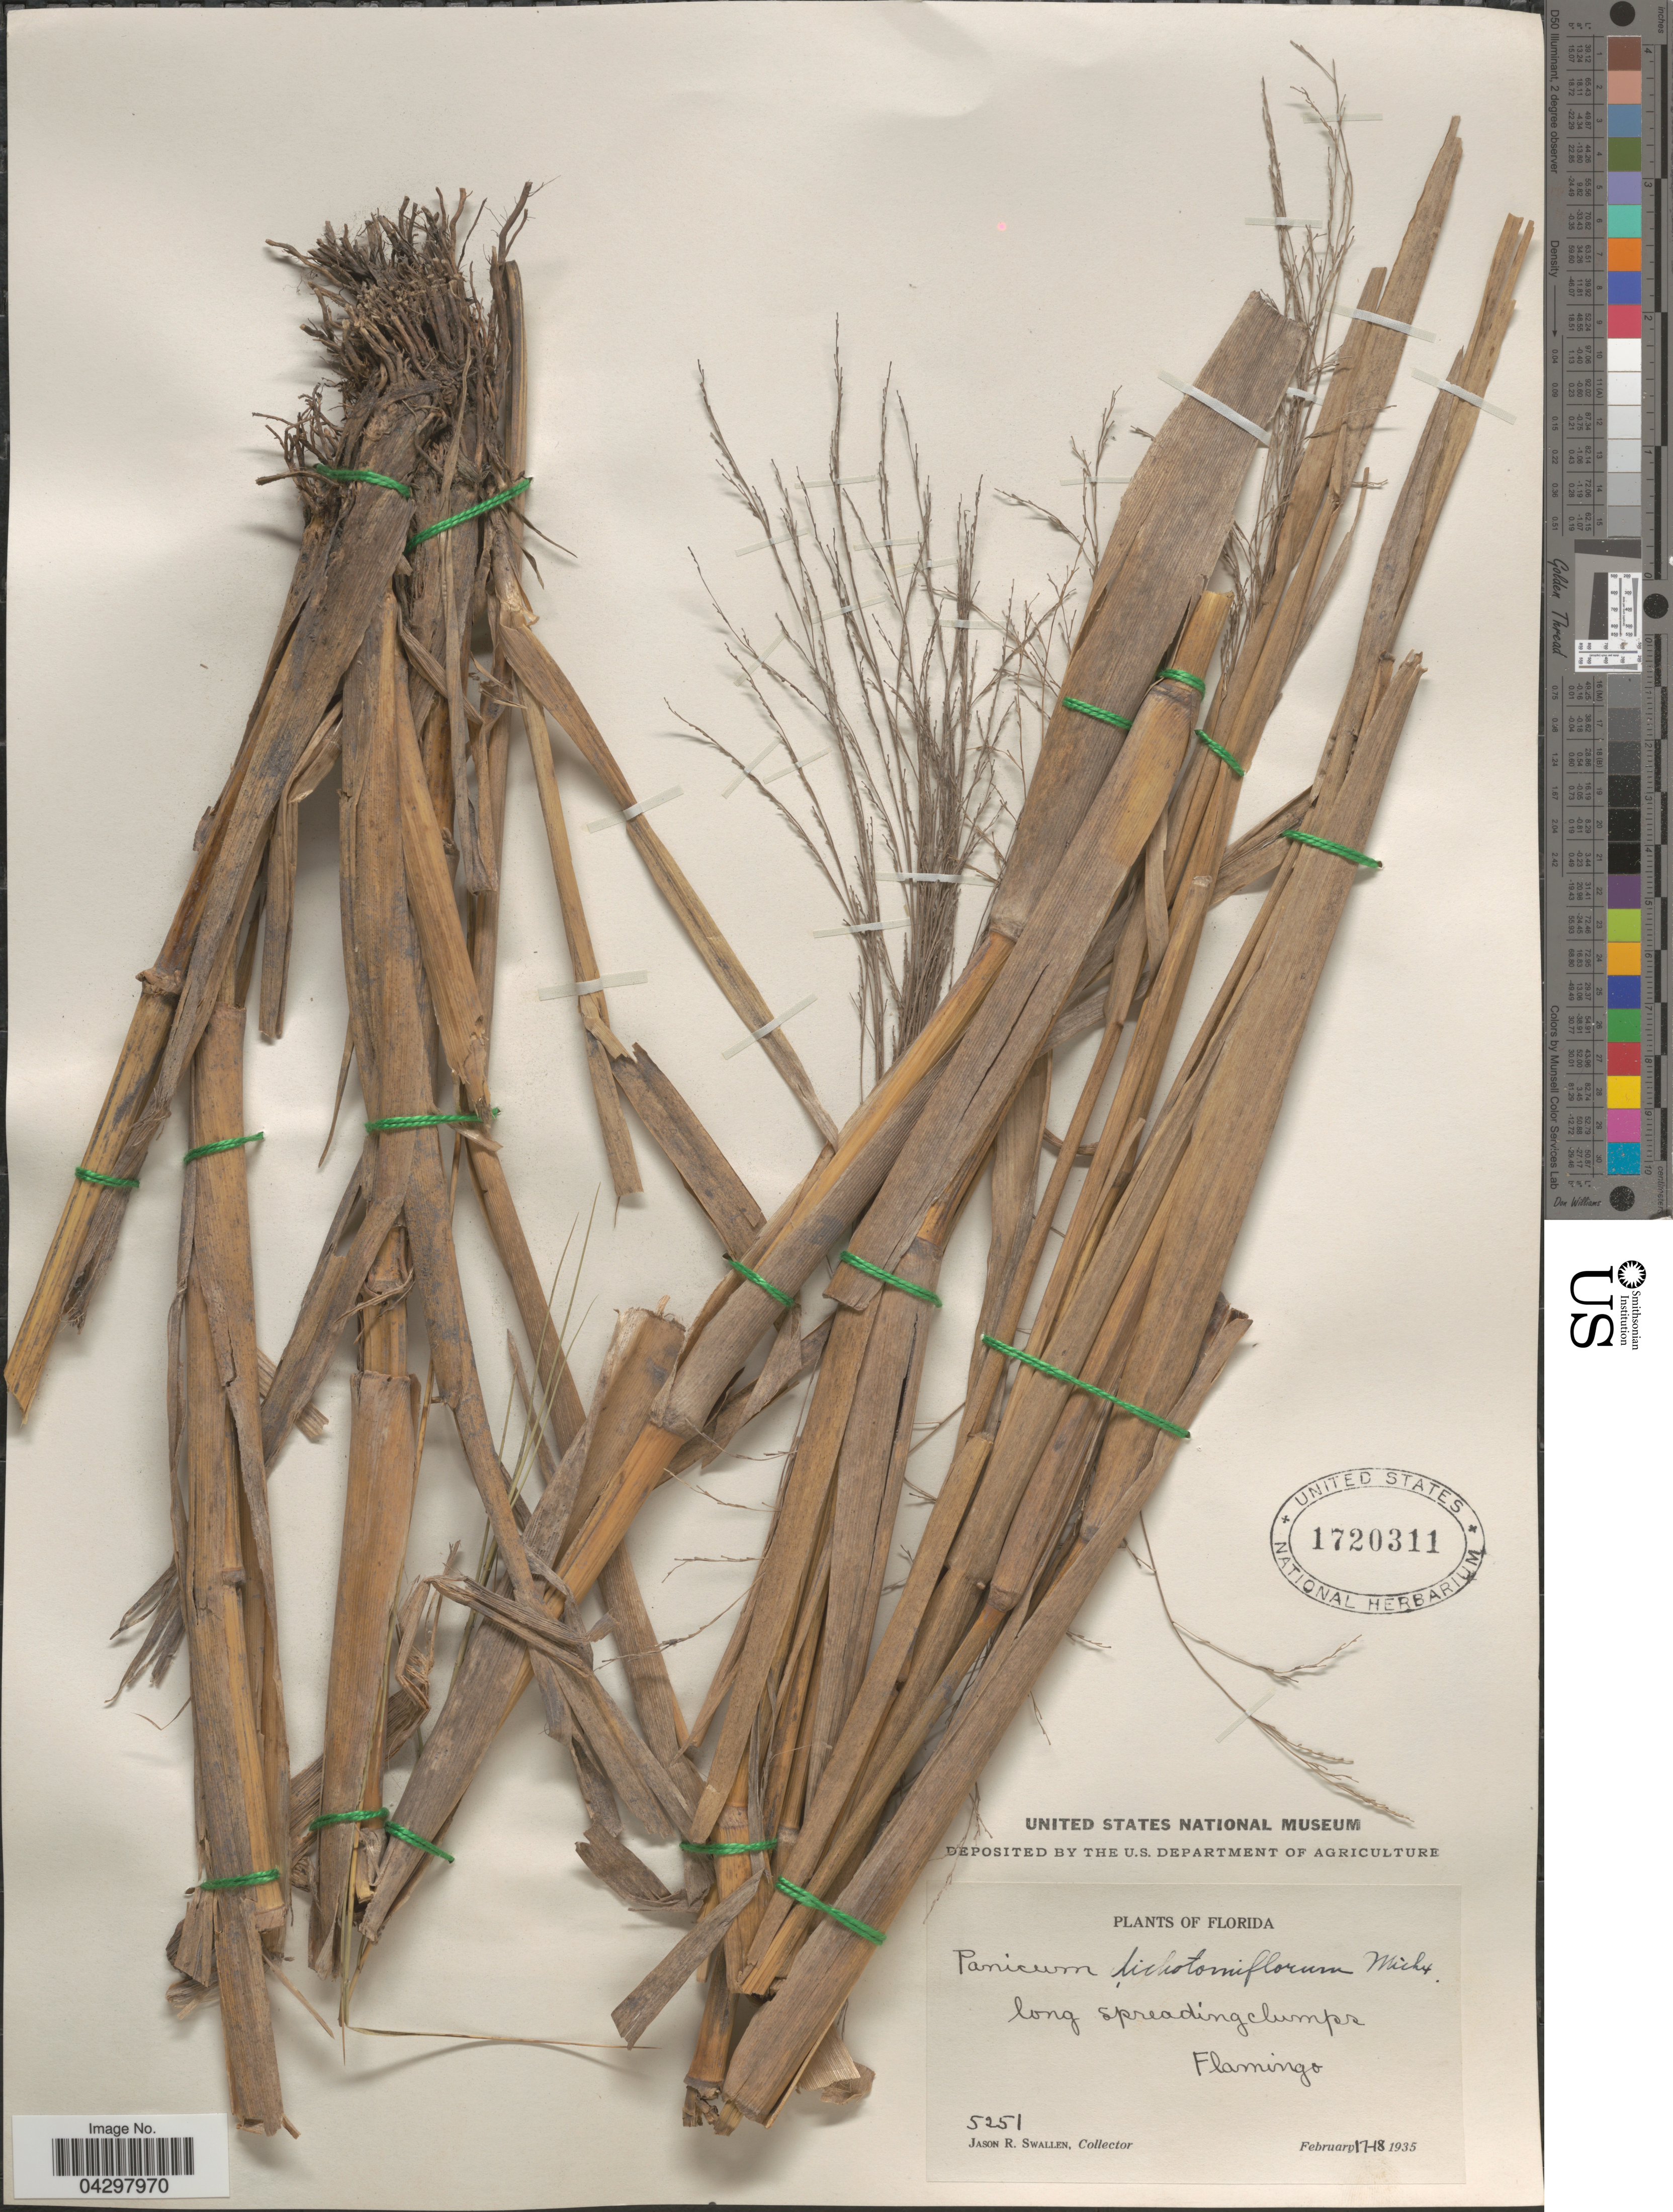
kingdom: Plantae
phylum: Tracheophyta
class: Liliopsida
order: Poales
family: Poaceae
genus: Panicum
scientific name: Panicum dichotomiflorum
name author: Michx.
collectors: J. R. Swallen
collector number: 5251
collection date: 1935-02-17/1935-02-18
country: United States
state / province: Florida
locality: Flamingo.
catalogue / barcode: US 1720311